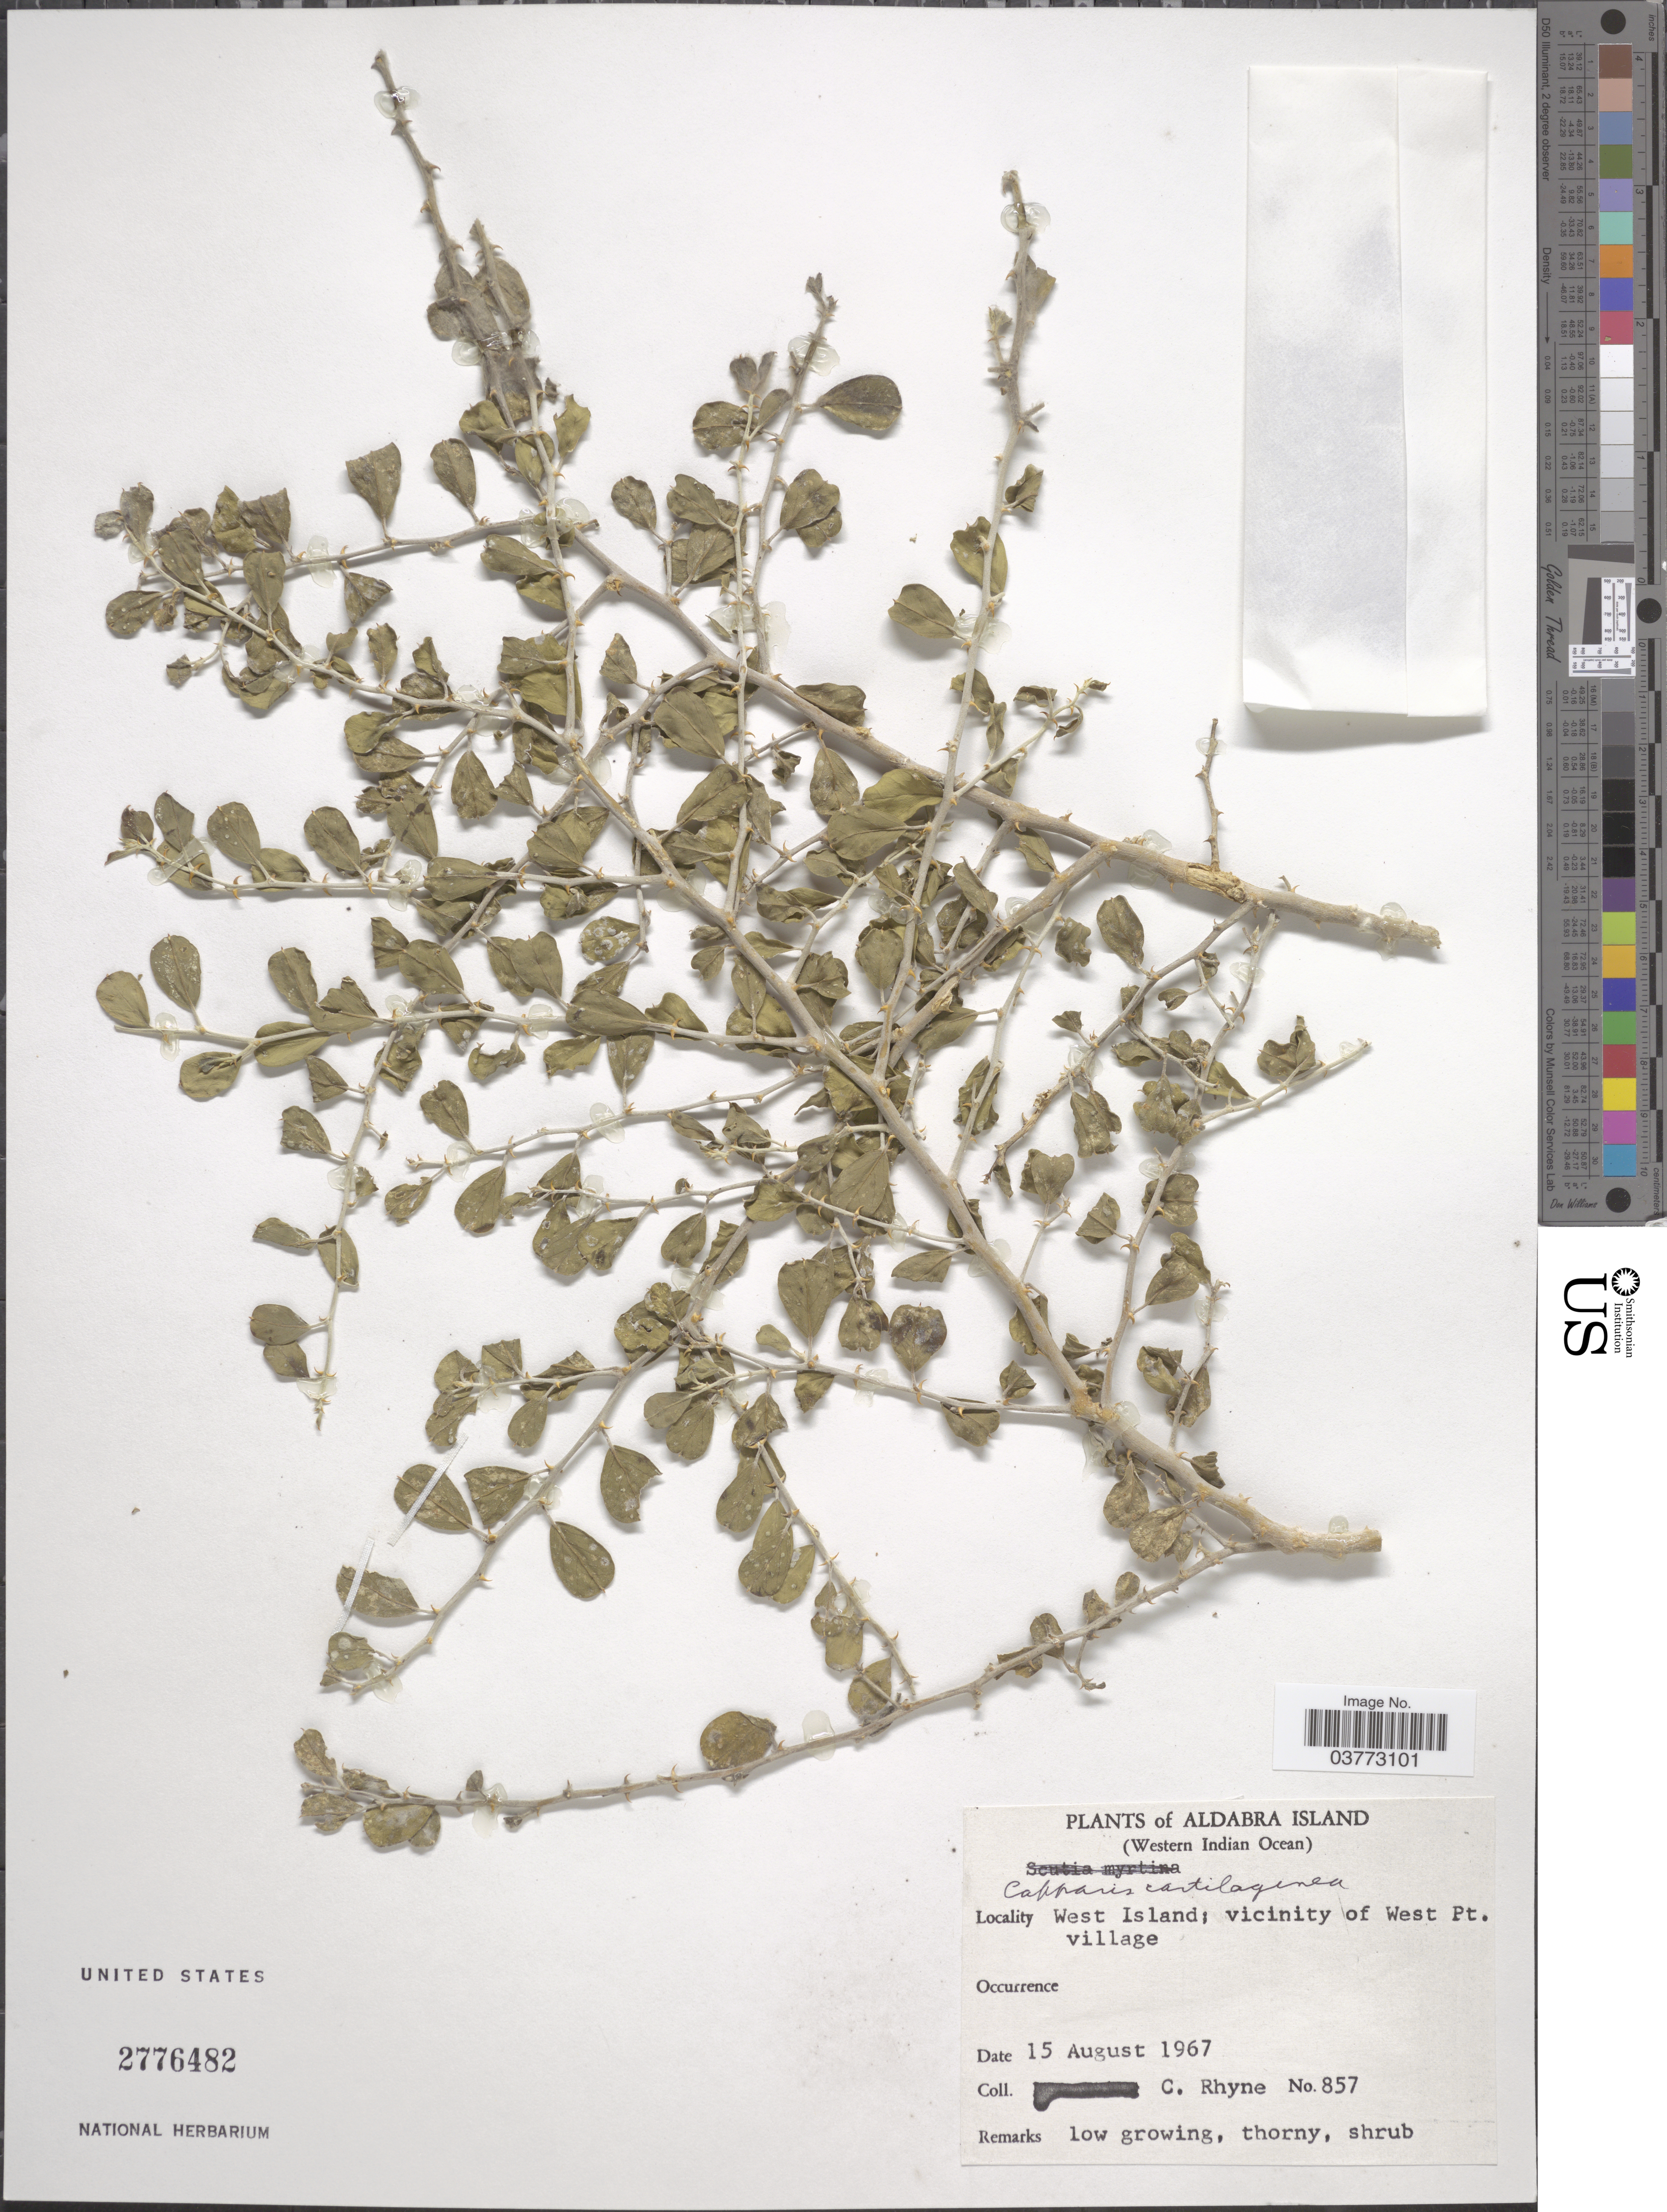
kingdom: Plantae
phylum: Tracheophyta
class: Magnoliopsida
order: Brassicales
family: Capparaceae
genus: Capparis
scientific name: Capparis cartilaginea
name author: Decne.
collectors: C. Rhyne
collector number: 857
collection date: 1967-08-15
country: Seychelles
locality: Aldabra Island (Western Indian Ocean). West Island; vicinity of West Pt. village.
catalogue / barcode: US 2776482